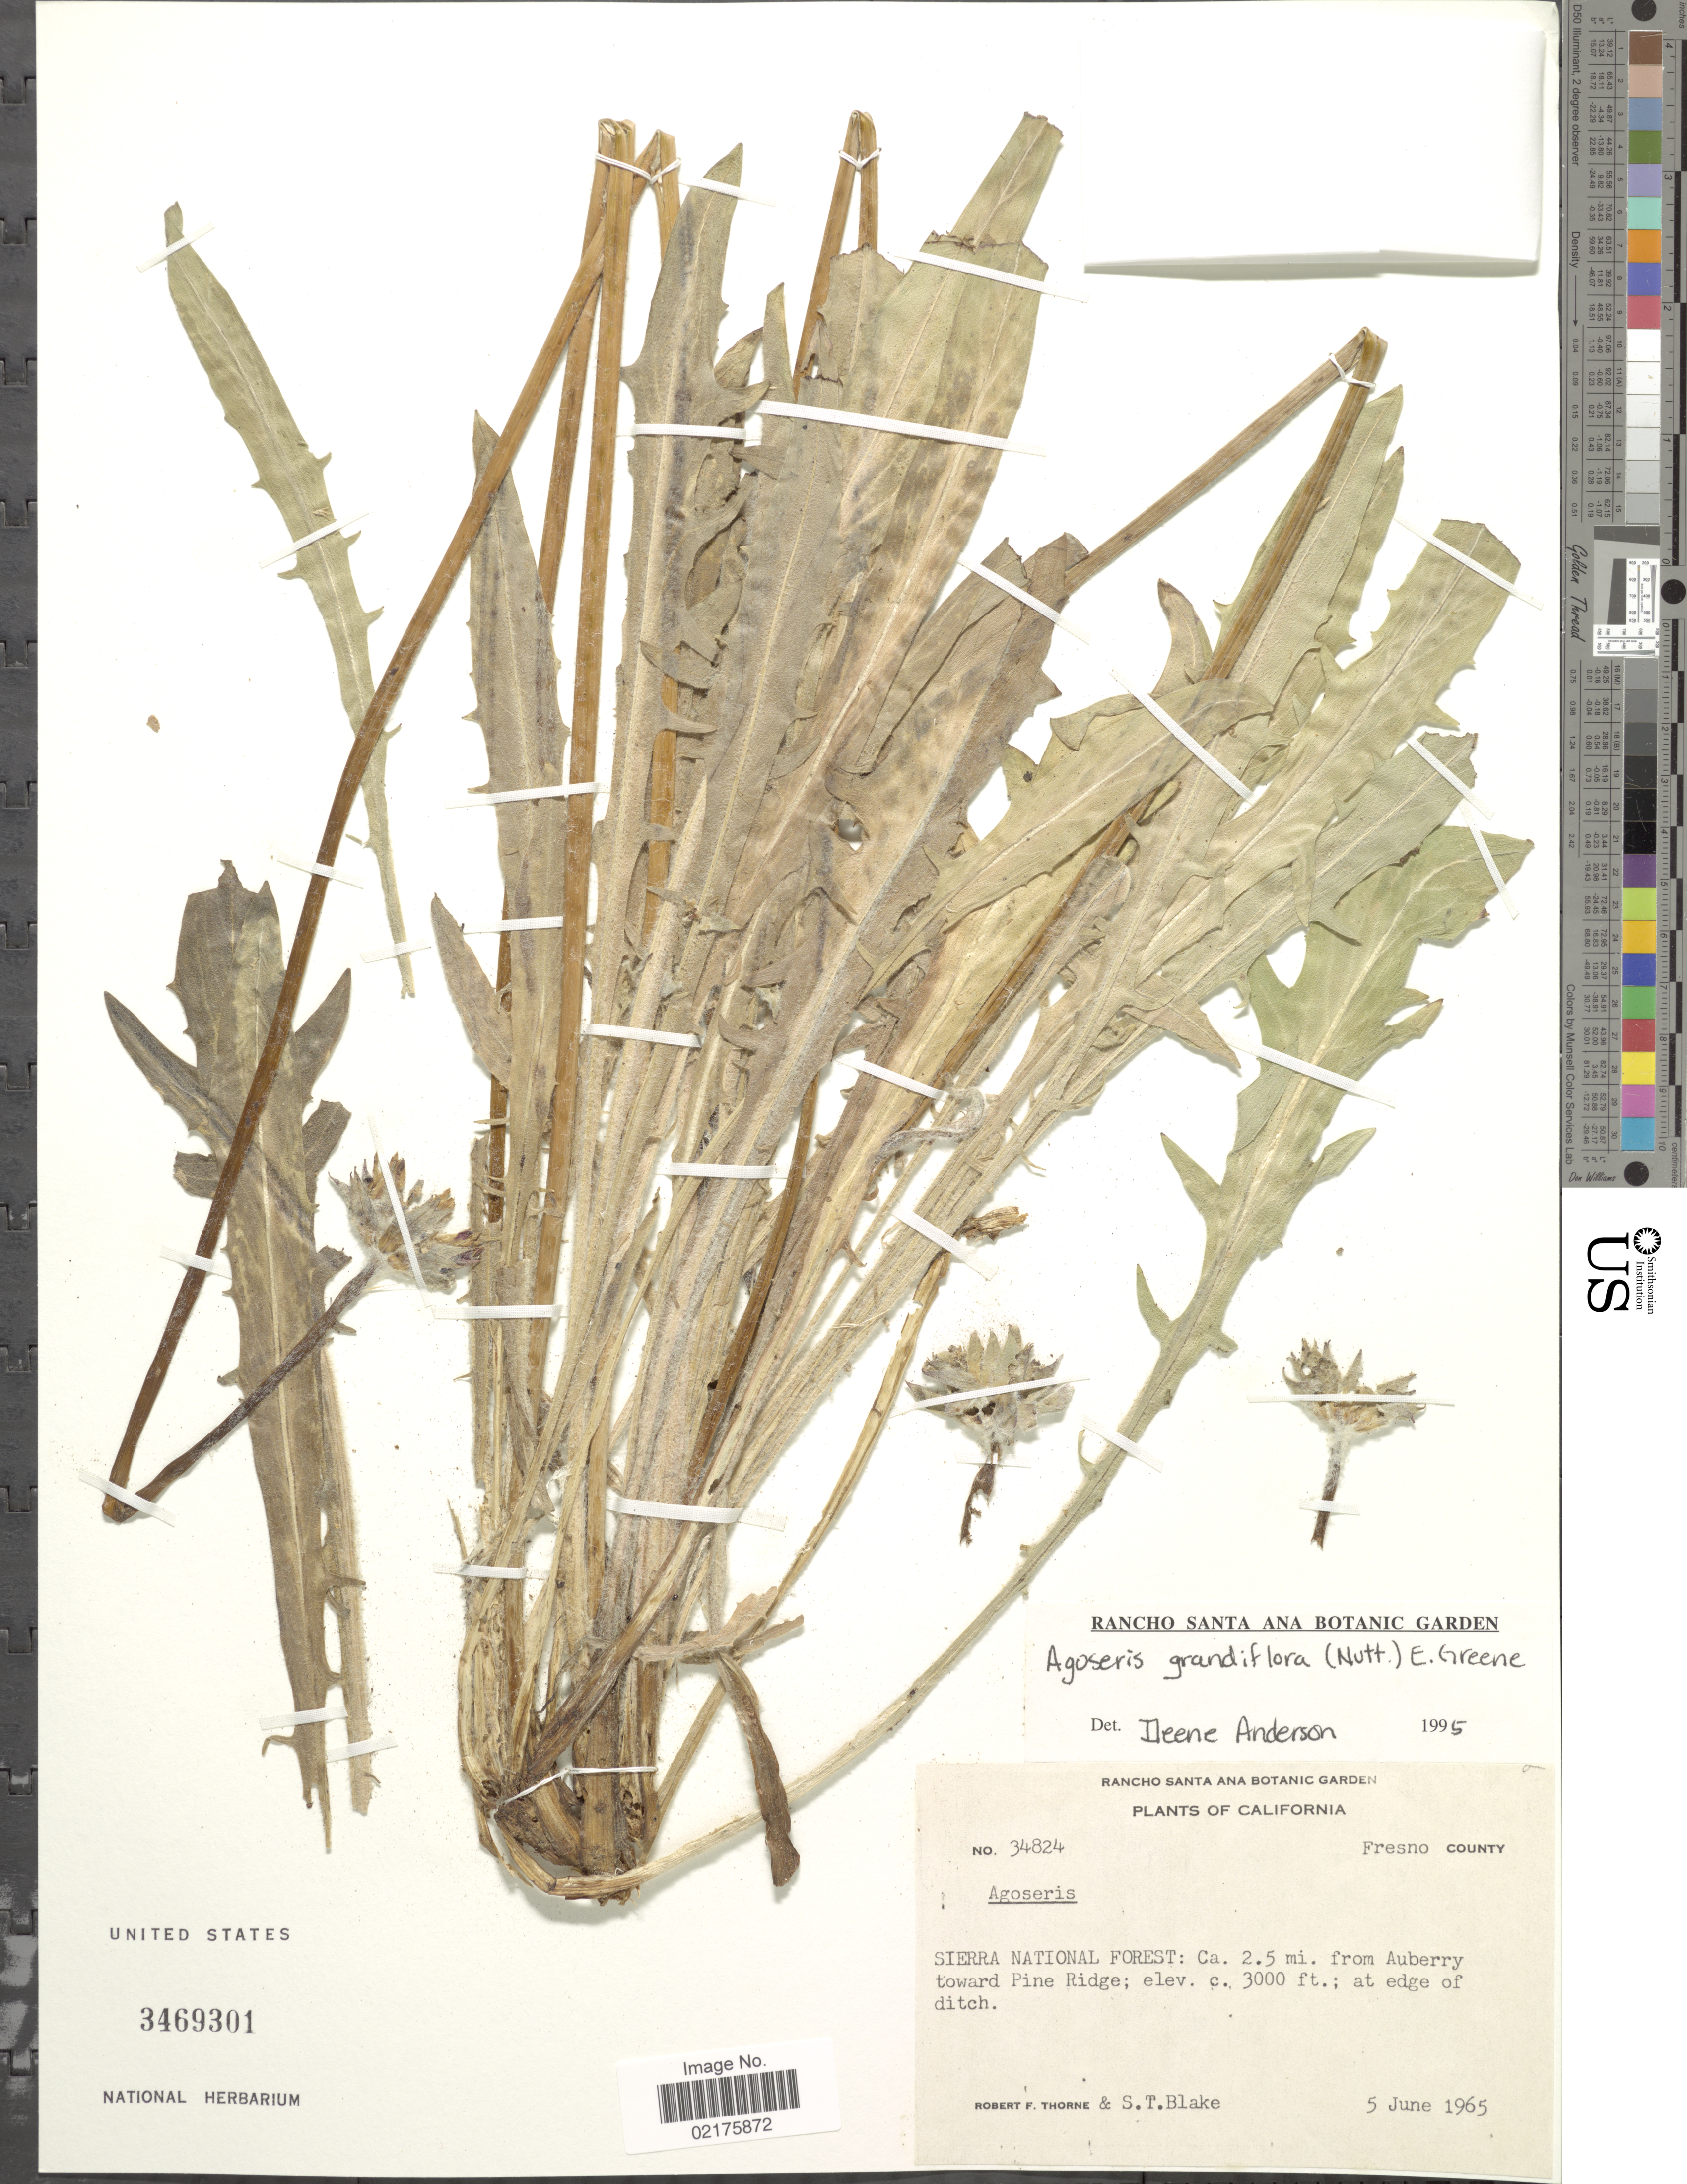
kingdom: Plantae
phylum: Tracheophyta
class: Magnoliopsida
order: Asterales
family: Asteraceae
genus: Agoseris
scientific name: Agoseris grandiflora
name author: (Nutt.) Greene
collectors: R. F. Thorne & S. T. Blake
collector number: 34824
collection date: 1965-06-05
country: United States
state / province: California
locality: Sierra National Forest: Ca. 2.5. mi. from Auberry toward Pine Ridge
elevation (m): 914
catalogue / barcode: US 3469301